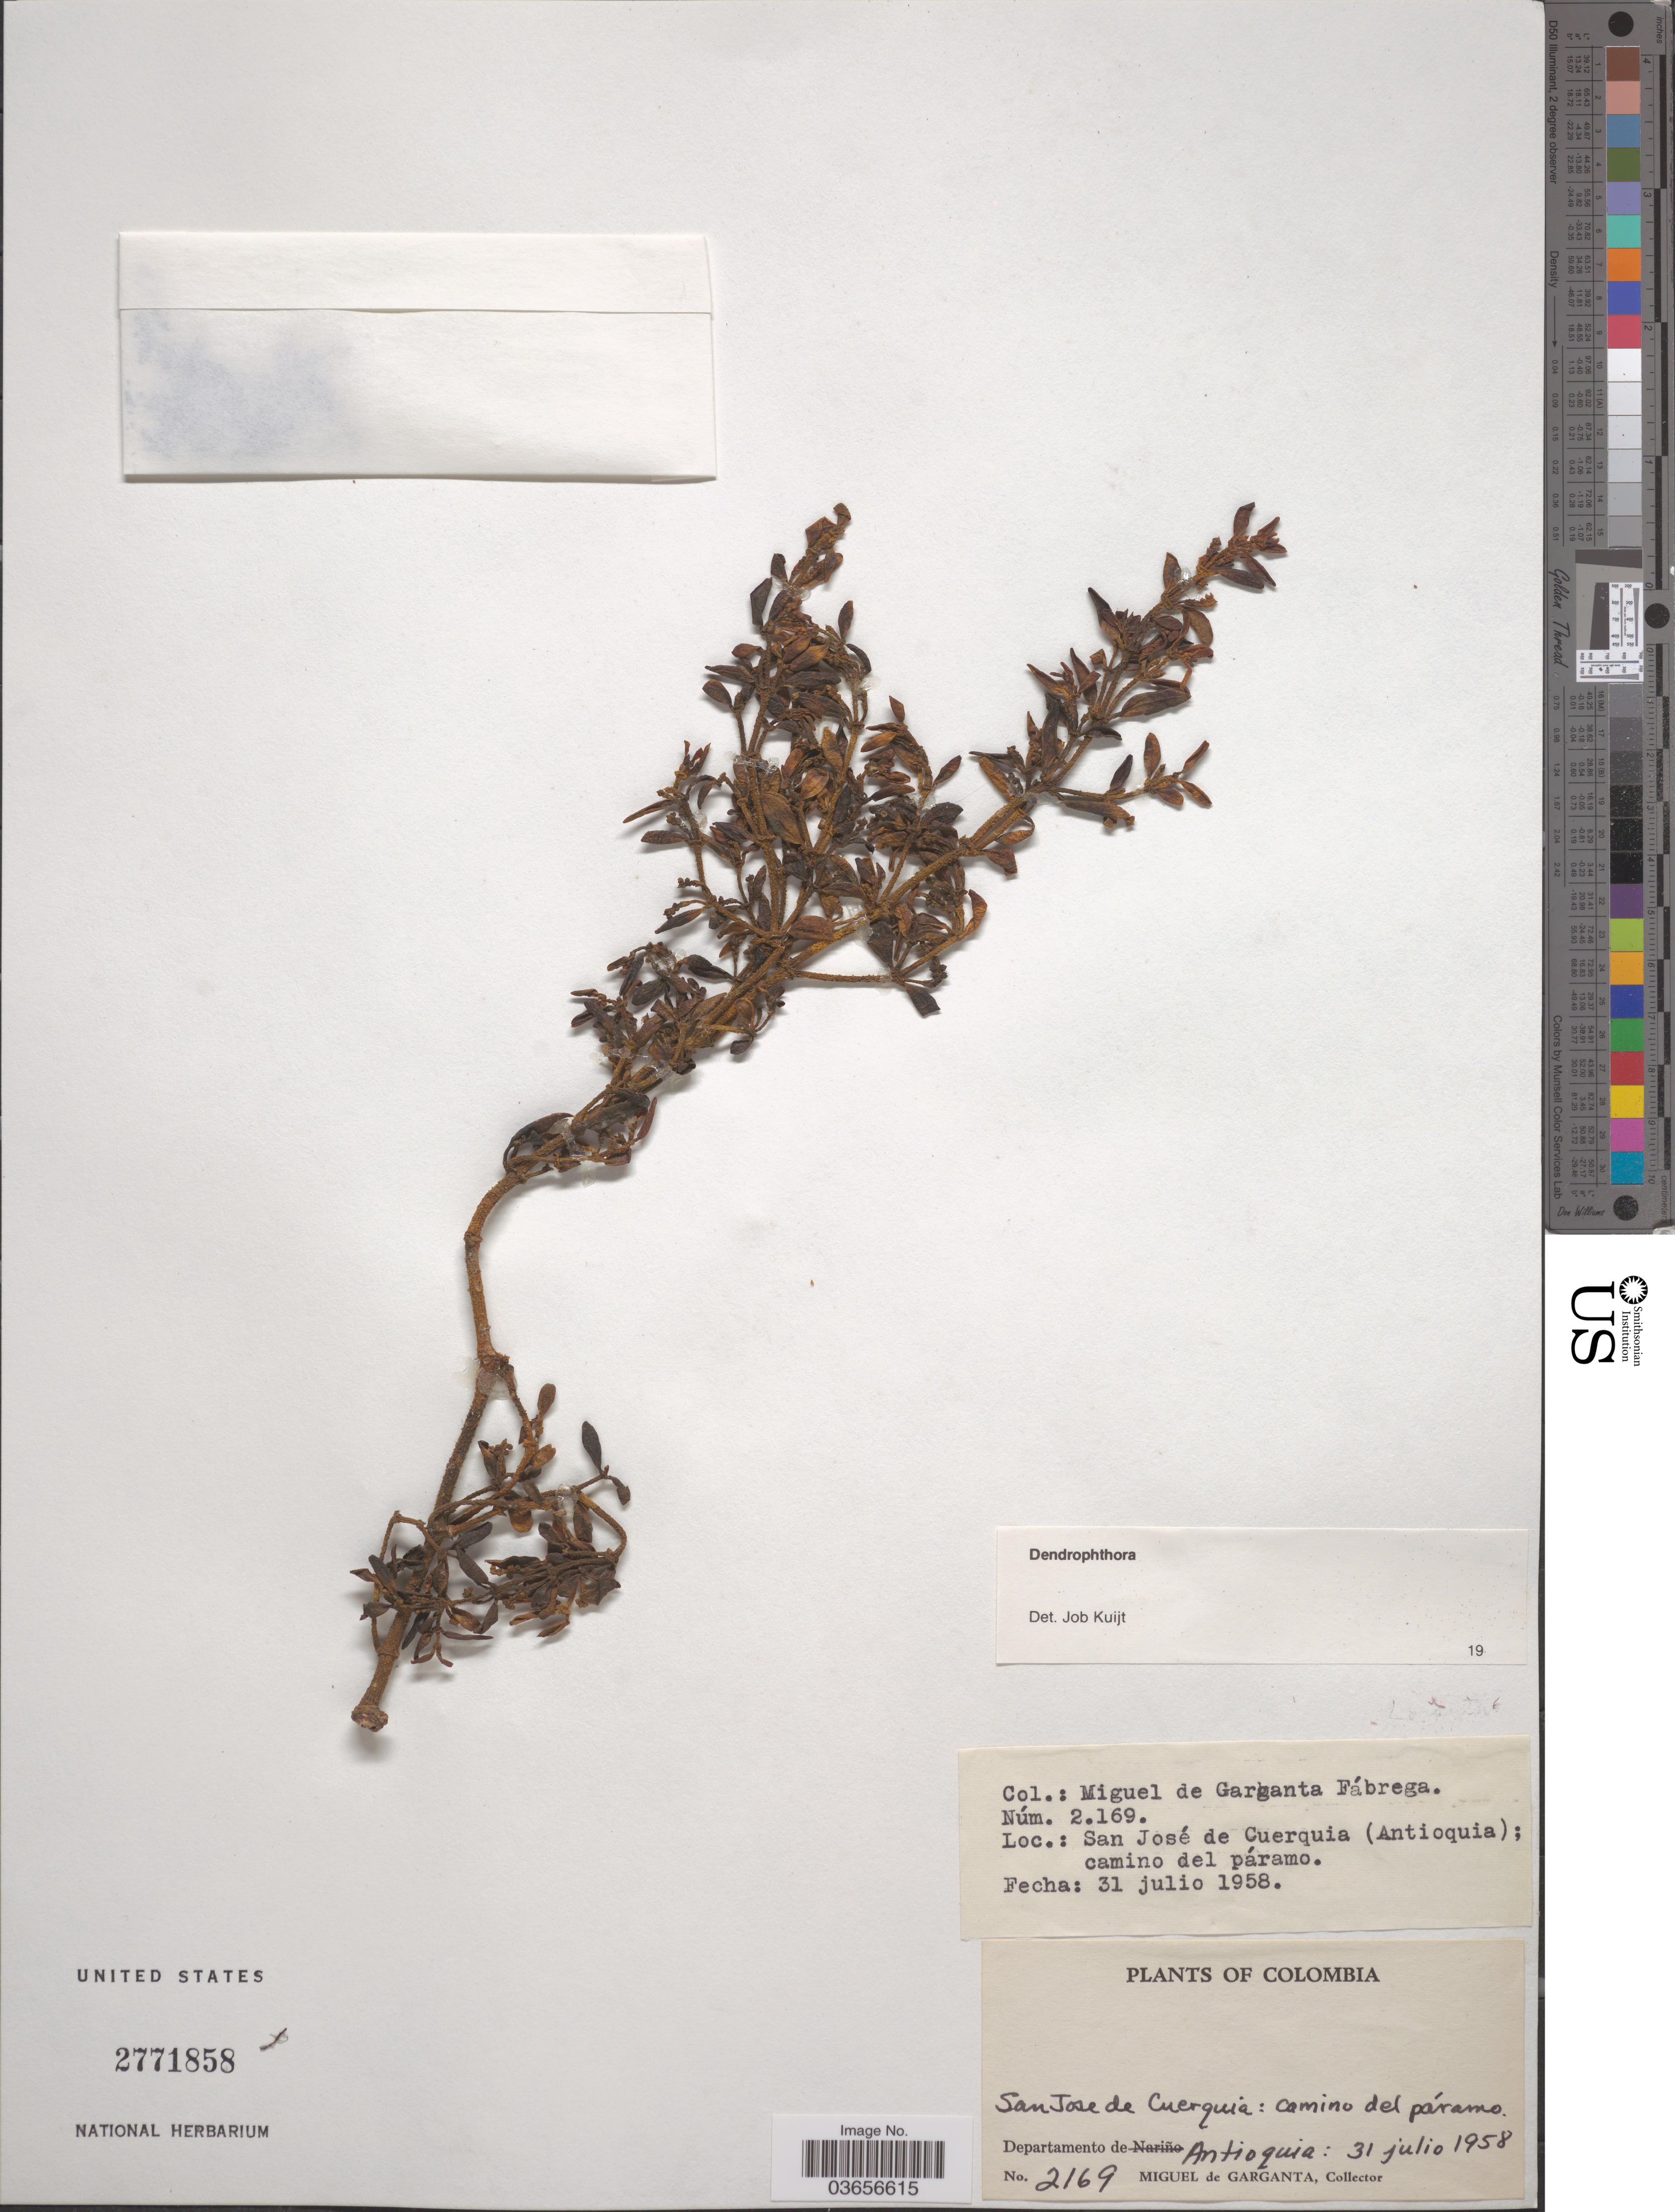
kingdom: Plantae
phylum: Tracheophyta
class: Magnoliopsida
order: Santalales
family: Viscaceae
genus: Dendrophthora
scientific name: Dendrophthora sp.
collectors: M. Fabrega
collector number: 2169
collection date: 1958-07-31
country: Colombia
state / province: Antioquia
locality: San José de Cuerquia; camino del páramo. Departamento de Antioquia.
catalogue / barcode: US 2771858